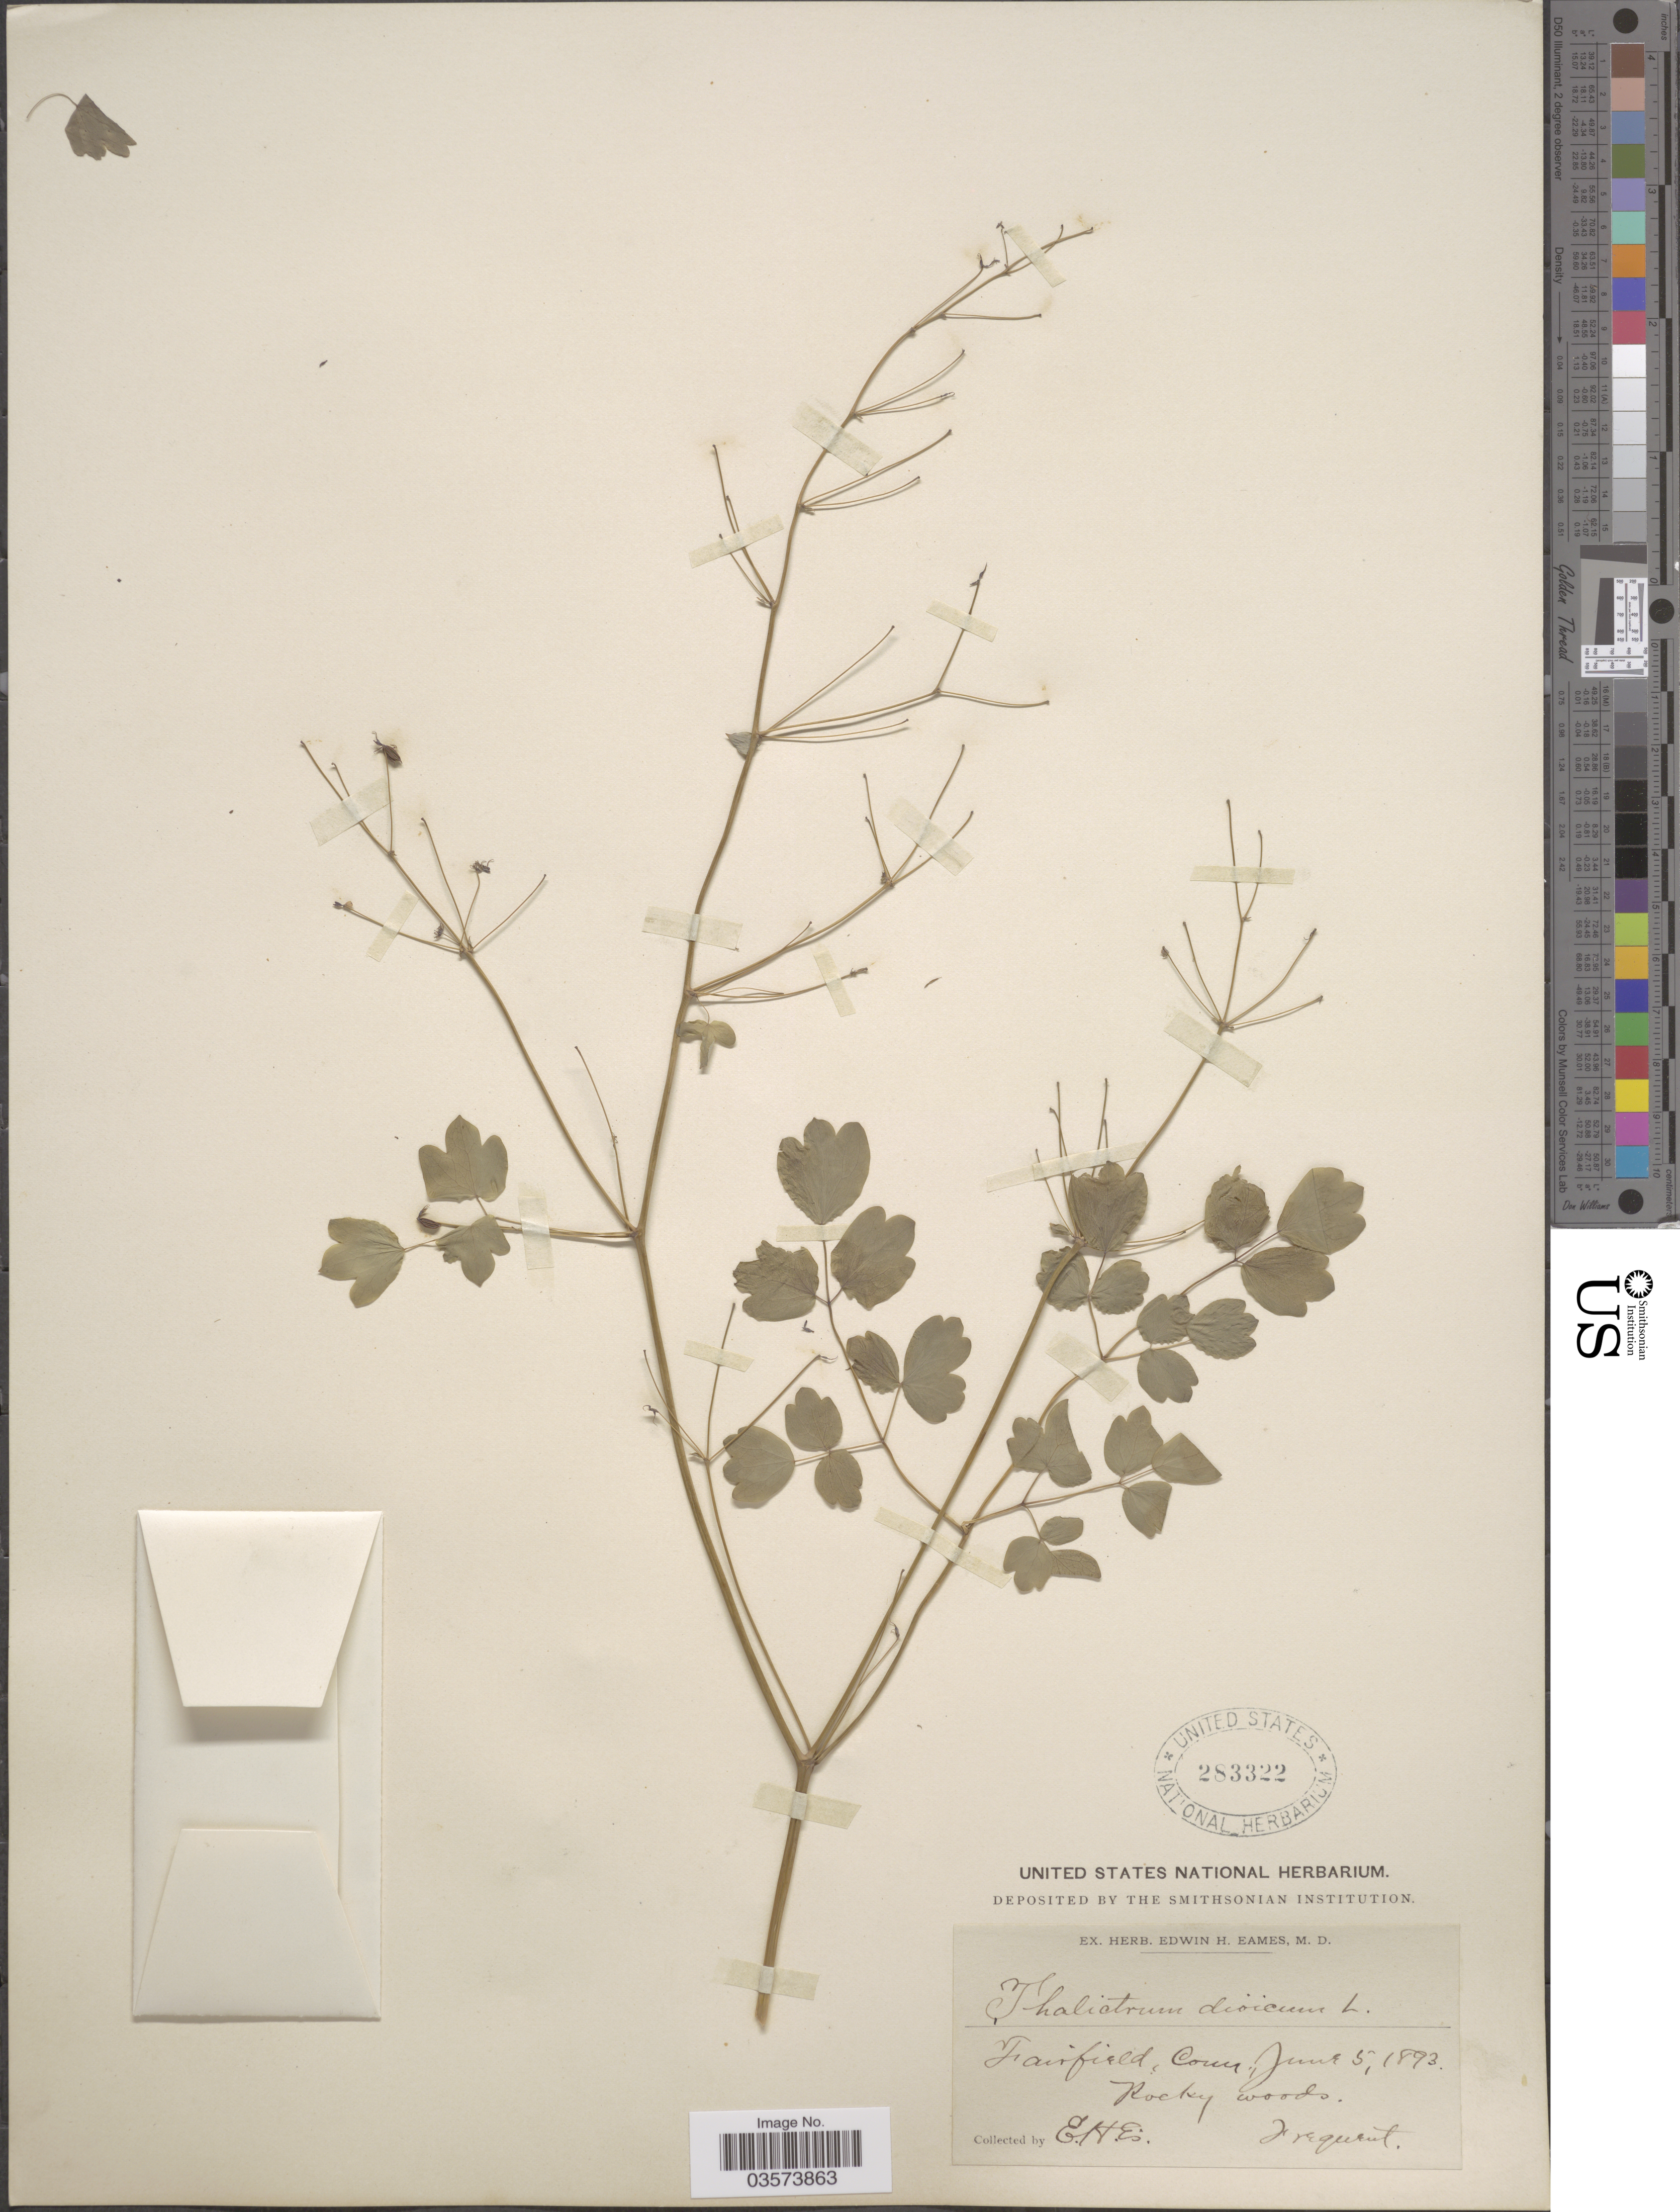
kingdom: Plantae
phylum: Tracheophyta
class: Magnoliopsida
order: Ranunculales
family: Ranunculaceae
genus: Thalictrum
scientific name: Thalictrum dioicum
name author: L.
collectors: E. H. Eames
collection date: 1893-06-05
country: United States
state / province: Connecticut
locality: Fairfield. Rocky woods.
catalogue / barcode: US 283322